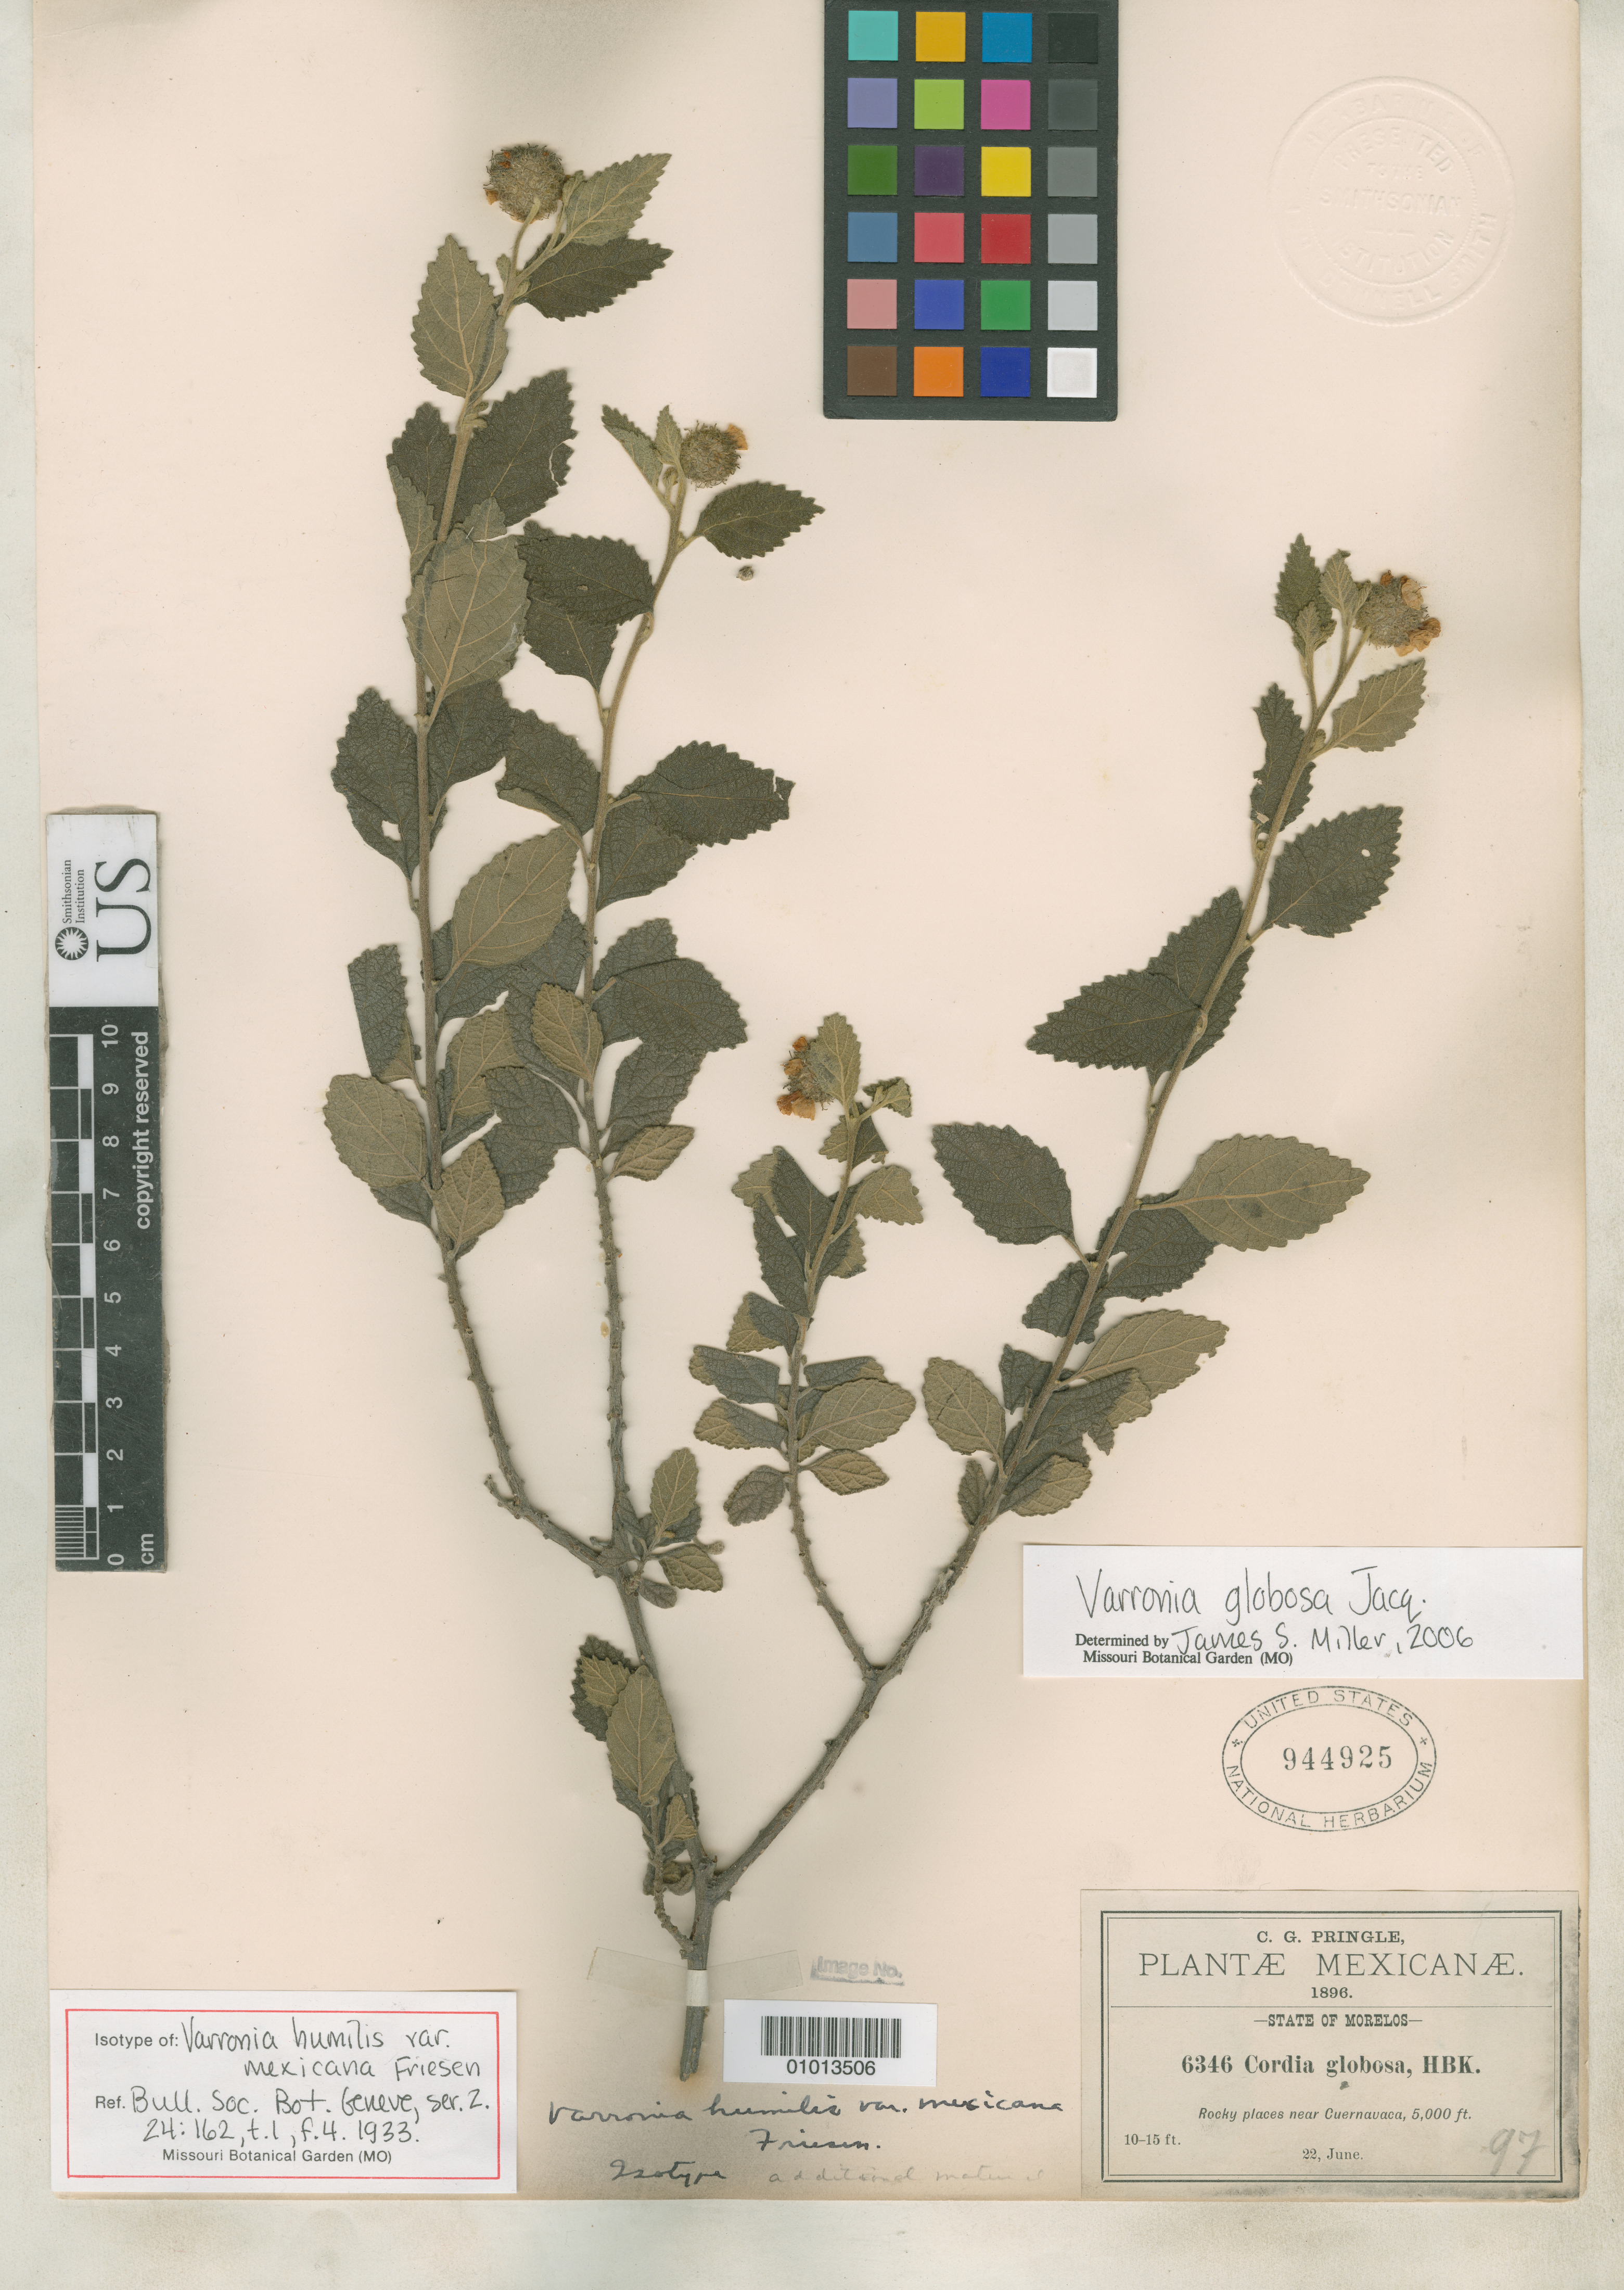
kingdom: Plantae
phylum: Tracheophyta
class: Magnoliopsida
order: Boraginales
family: Cordiaceae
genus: Varronia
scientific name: Varronia humilis var. mexicana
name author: Friesen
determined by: Miller, James S., (MO), Missouri Botanical Garden (UNITED STATES)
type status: Isotype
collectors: C. G. Pringle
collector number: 6346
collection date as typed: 22 Jun 1896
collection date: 1896-06-22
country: Mexico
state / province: Morelos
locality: Rocky places near Cuernavaca.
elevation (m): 1524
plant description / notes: Specimen ex John Donnell Smith herbarium.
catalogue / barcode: US 944925